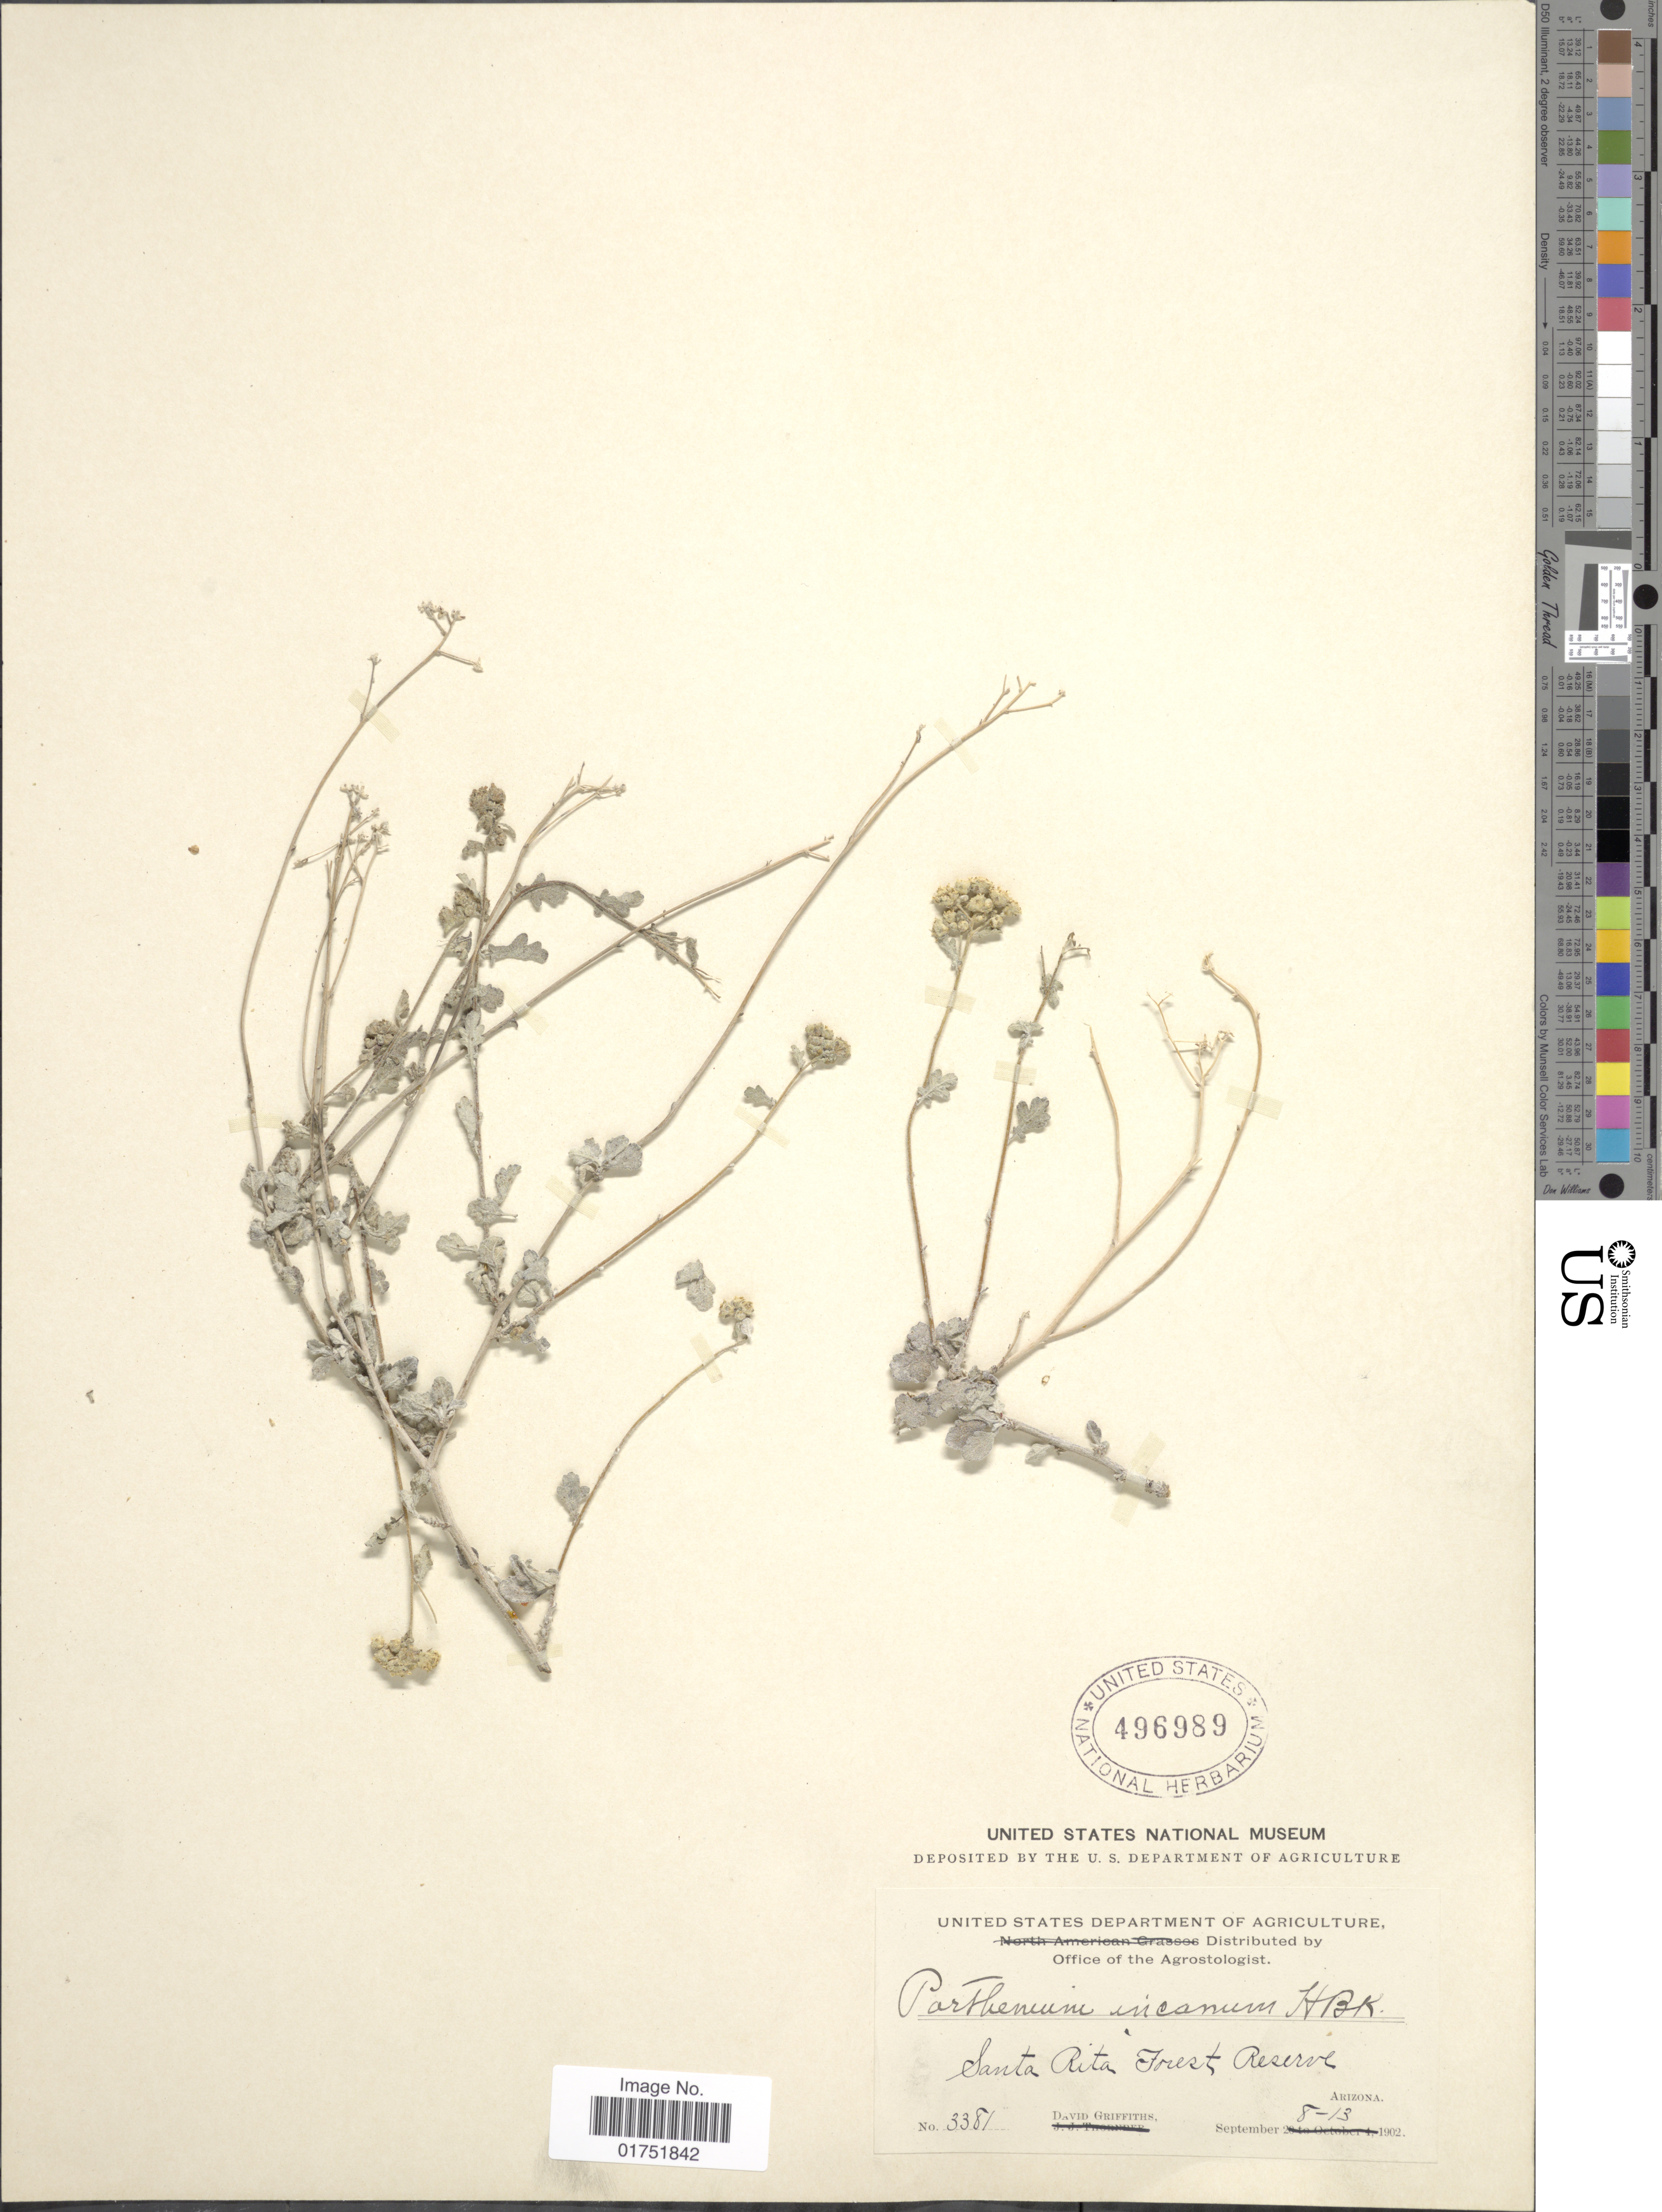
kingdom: Plantae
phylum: Tracheophyta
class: Magnoliopsida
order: Asterales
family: Asteraceae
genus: Parthenium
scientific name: Parthenium incanum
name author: Kunth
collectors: D. Griffiths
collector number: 3381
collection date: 1902-09-08/1902-09-13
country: United States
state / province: Arizona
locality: Santa Rita Forest Reserve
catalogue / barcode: US 496989